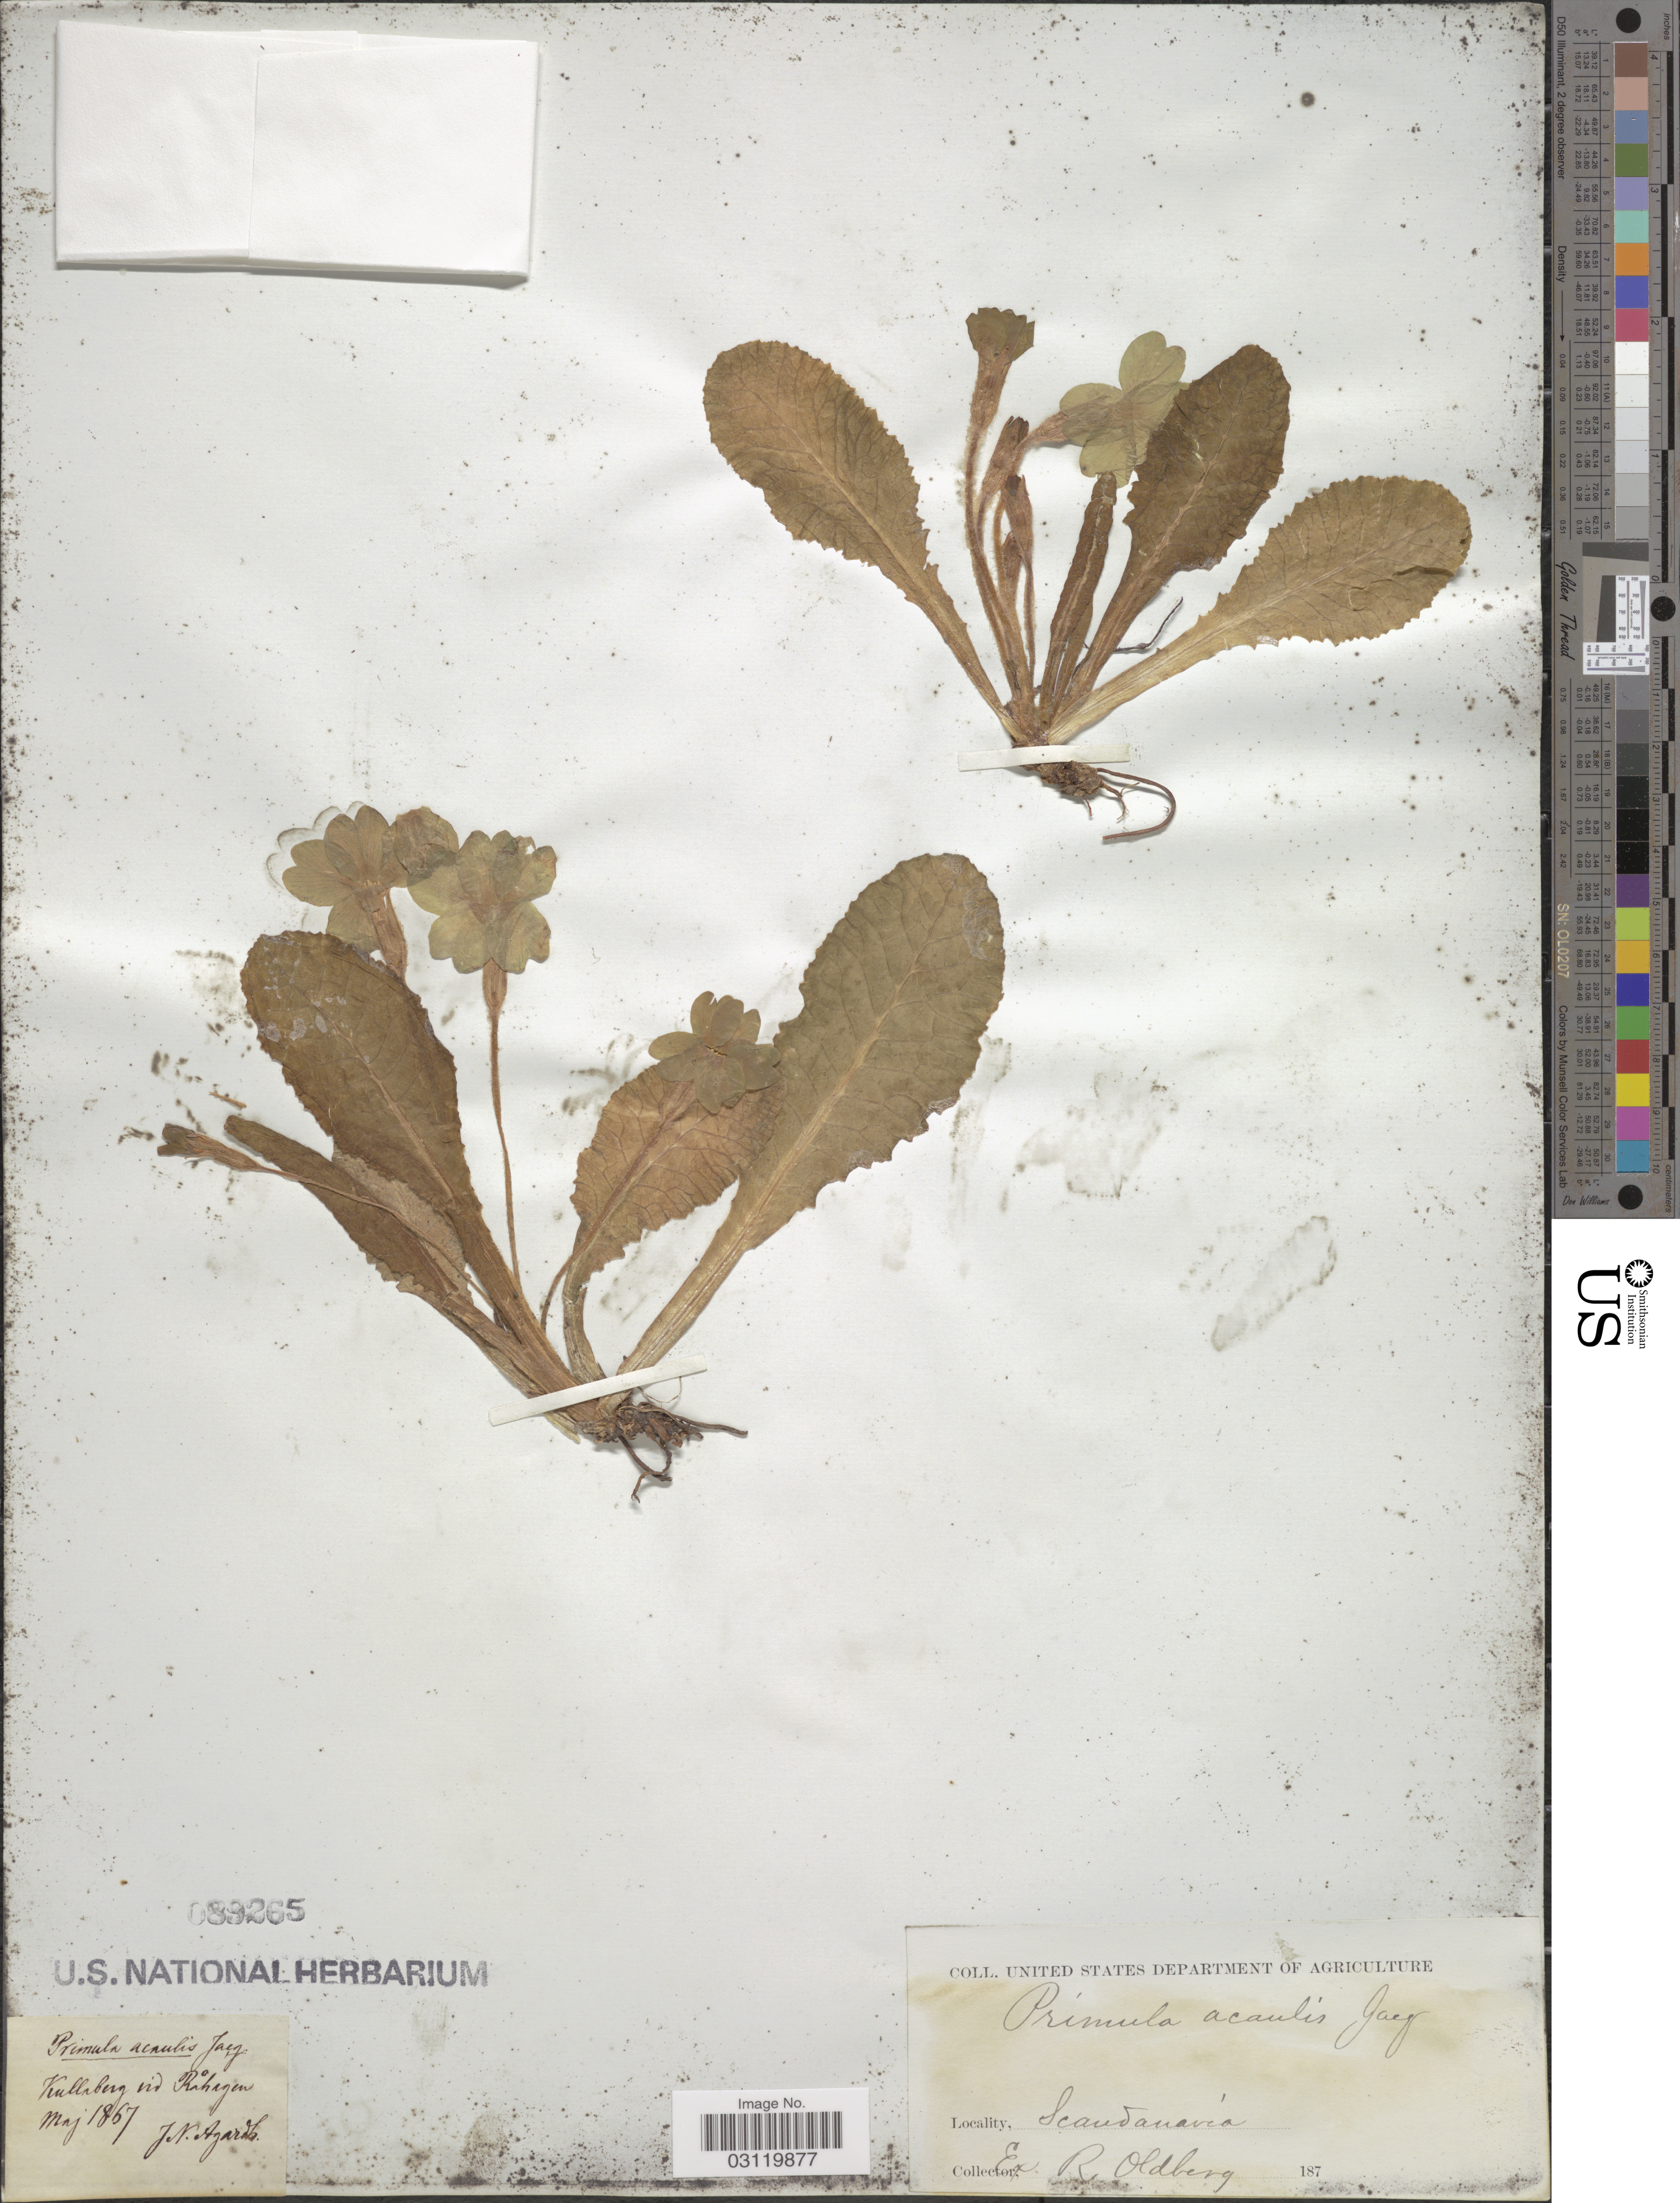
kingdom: Plantae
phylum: Tracheophyta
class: Magnoliopsida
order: Ericales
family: Primulaceae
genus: Primula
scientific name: Primula acaulis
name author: (L.) Hill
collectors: J. Agardh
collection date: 1867-05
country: Sweden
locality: Kullaberg vid Råhagen. Scandanavia.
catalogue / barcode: US 89265